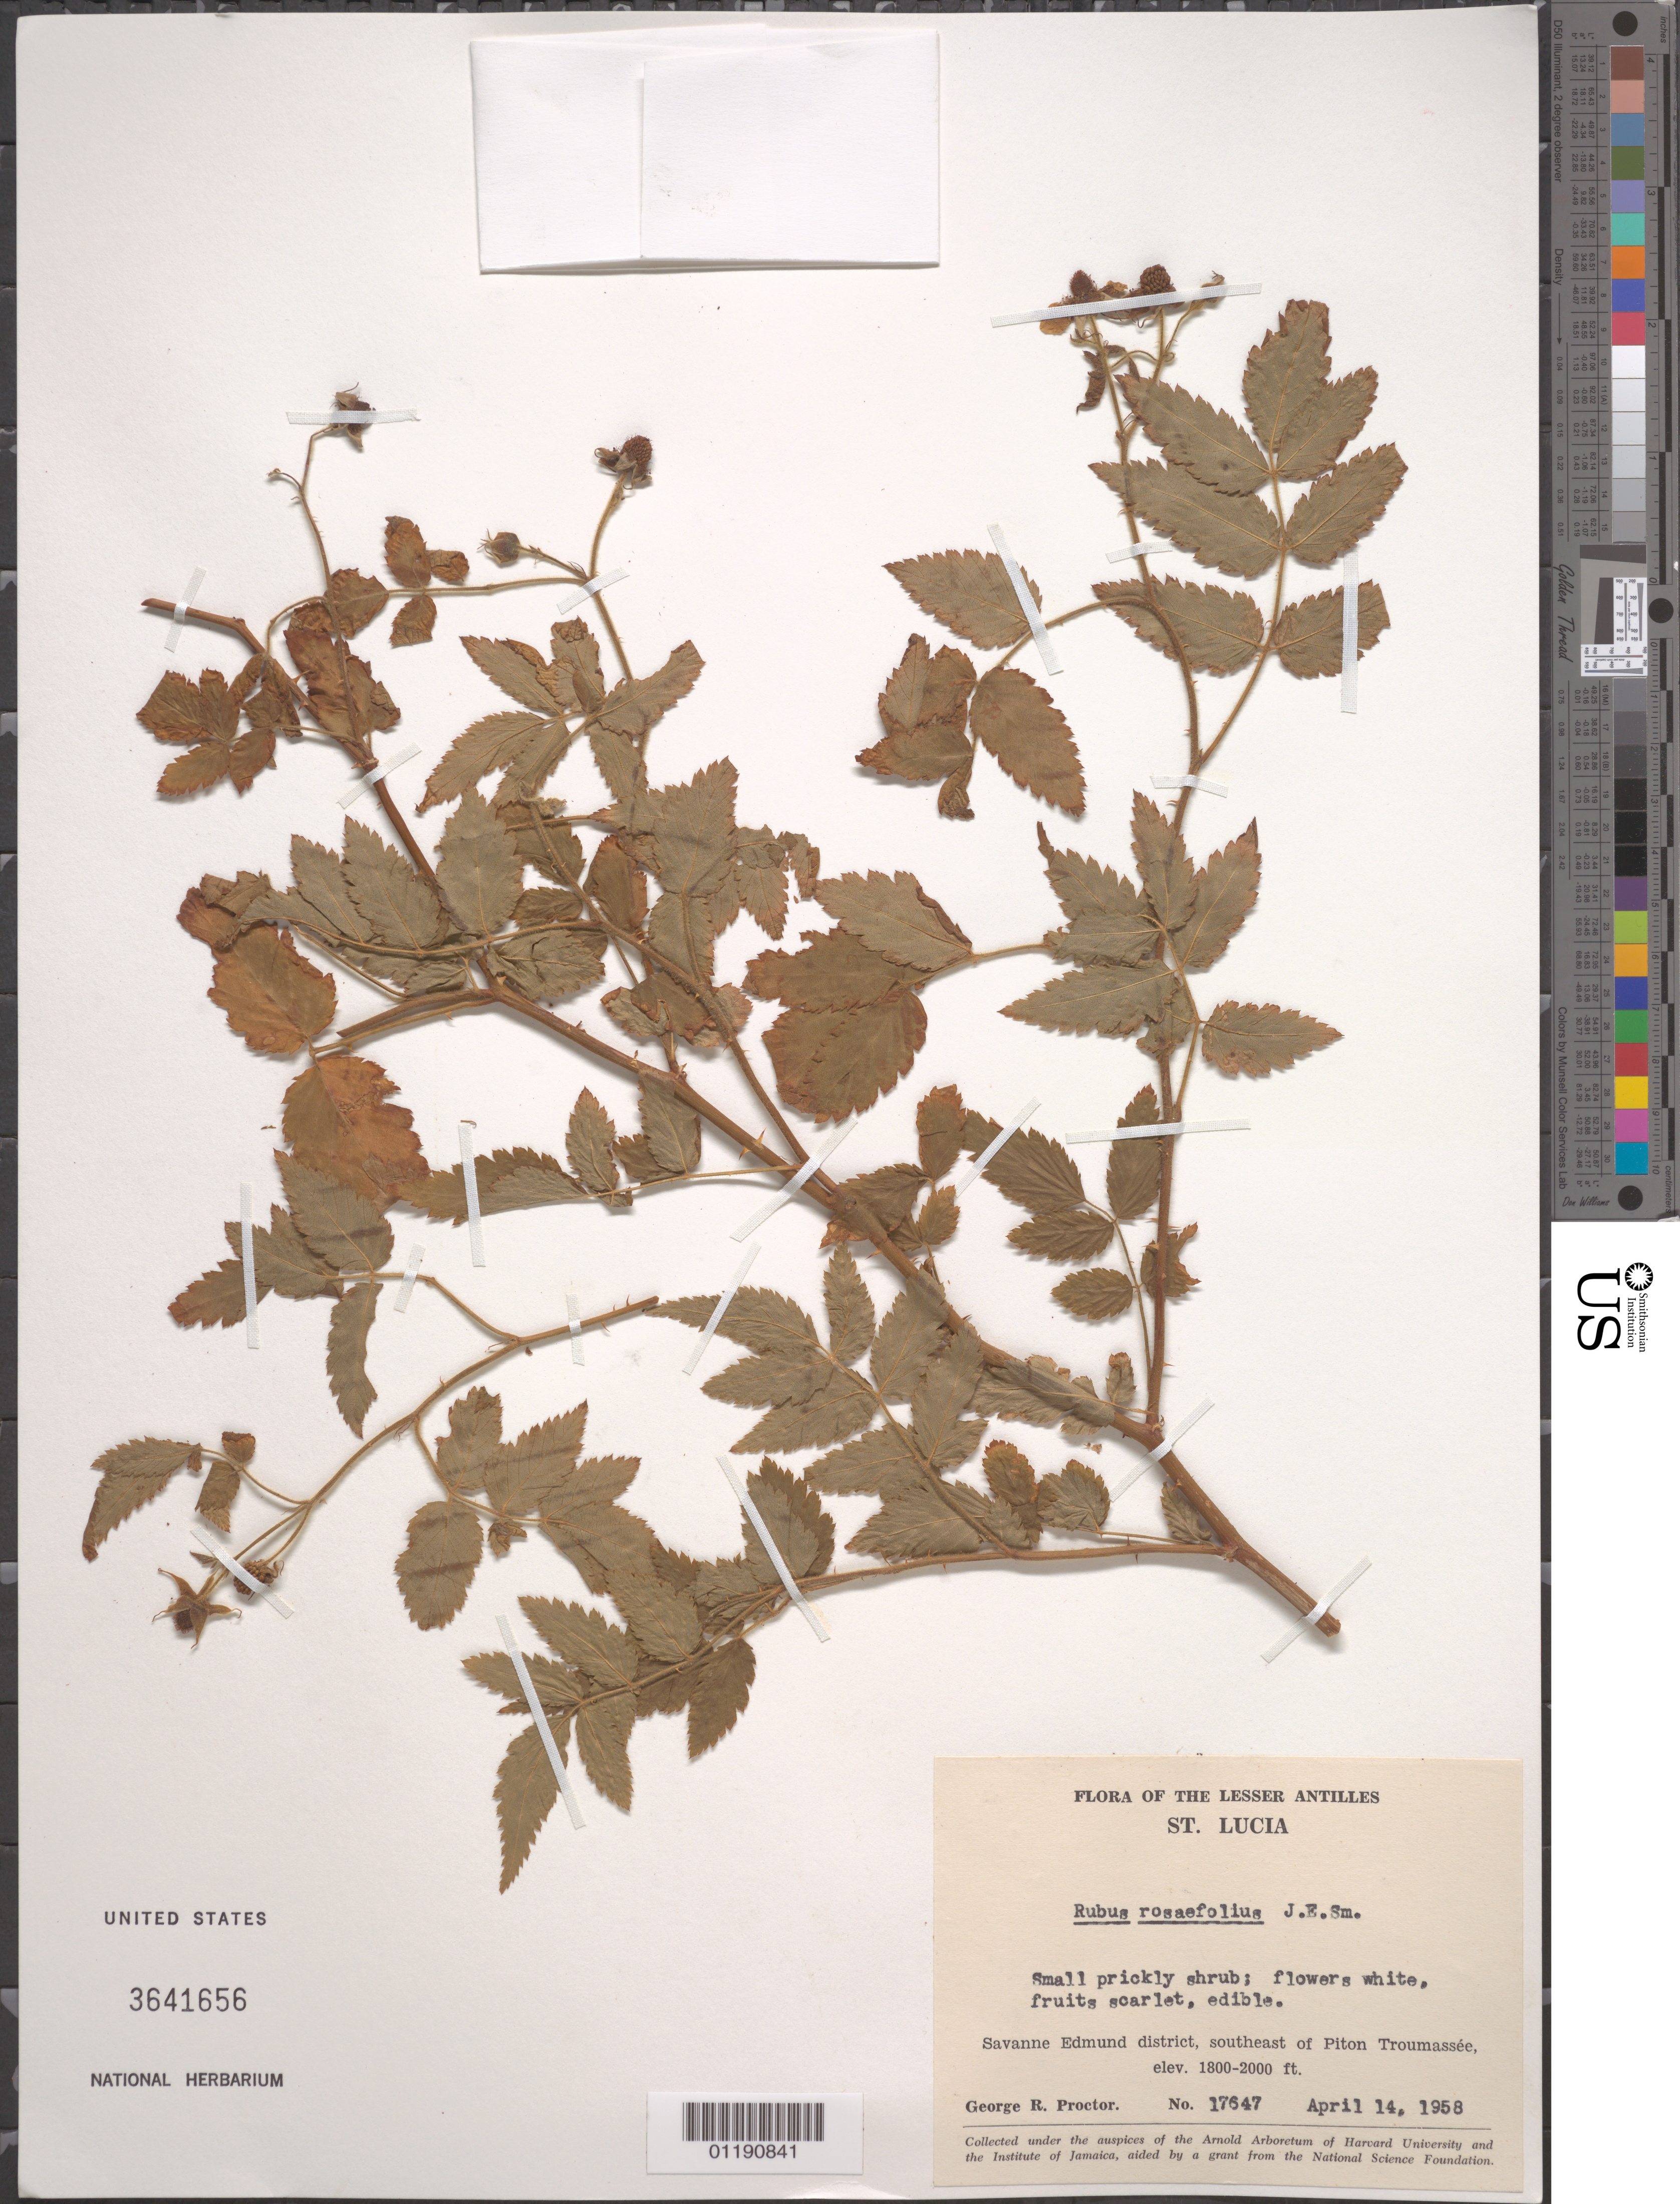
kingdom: Plantae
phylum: Tracheophyta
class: Magnoliopsida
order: Rosales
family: Rosaceae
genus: Rubus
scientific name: Rubus rosaefolius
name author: Sm.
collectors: G. R. Proctor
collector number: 17647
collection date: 1958-04-14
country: St. Lucia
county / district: Savanne Edmund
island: Saint Lucia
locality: Savanne Edmund district, SE of Piton Troumassée.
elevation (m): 549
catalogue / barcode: US 3641656